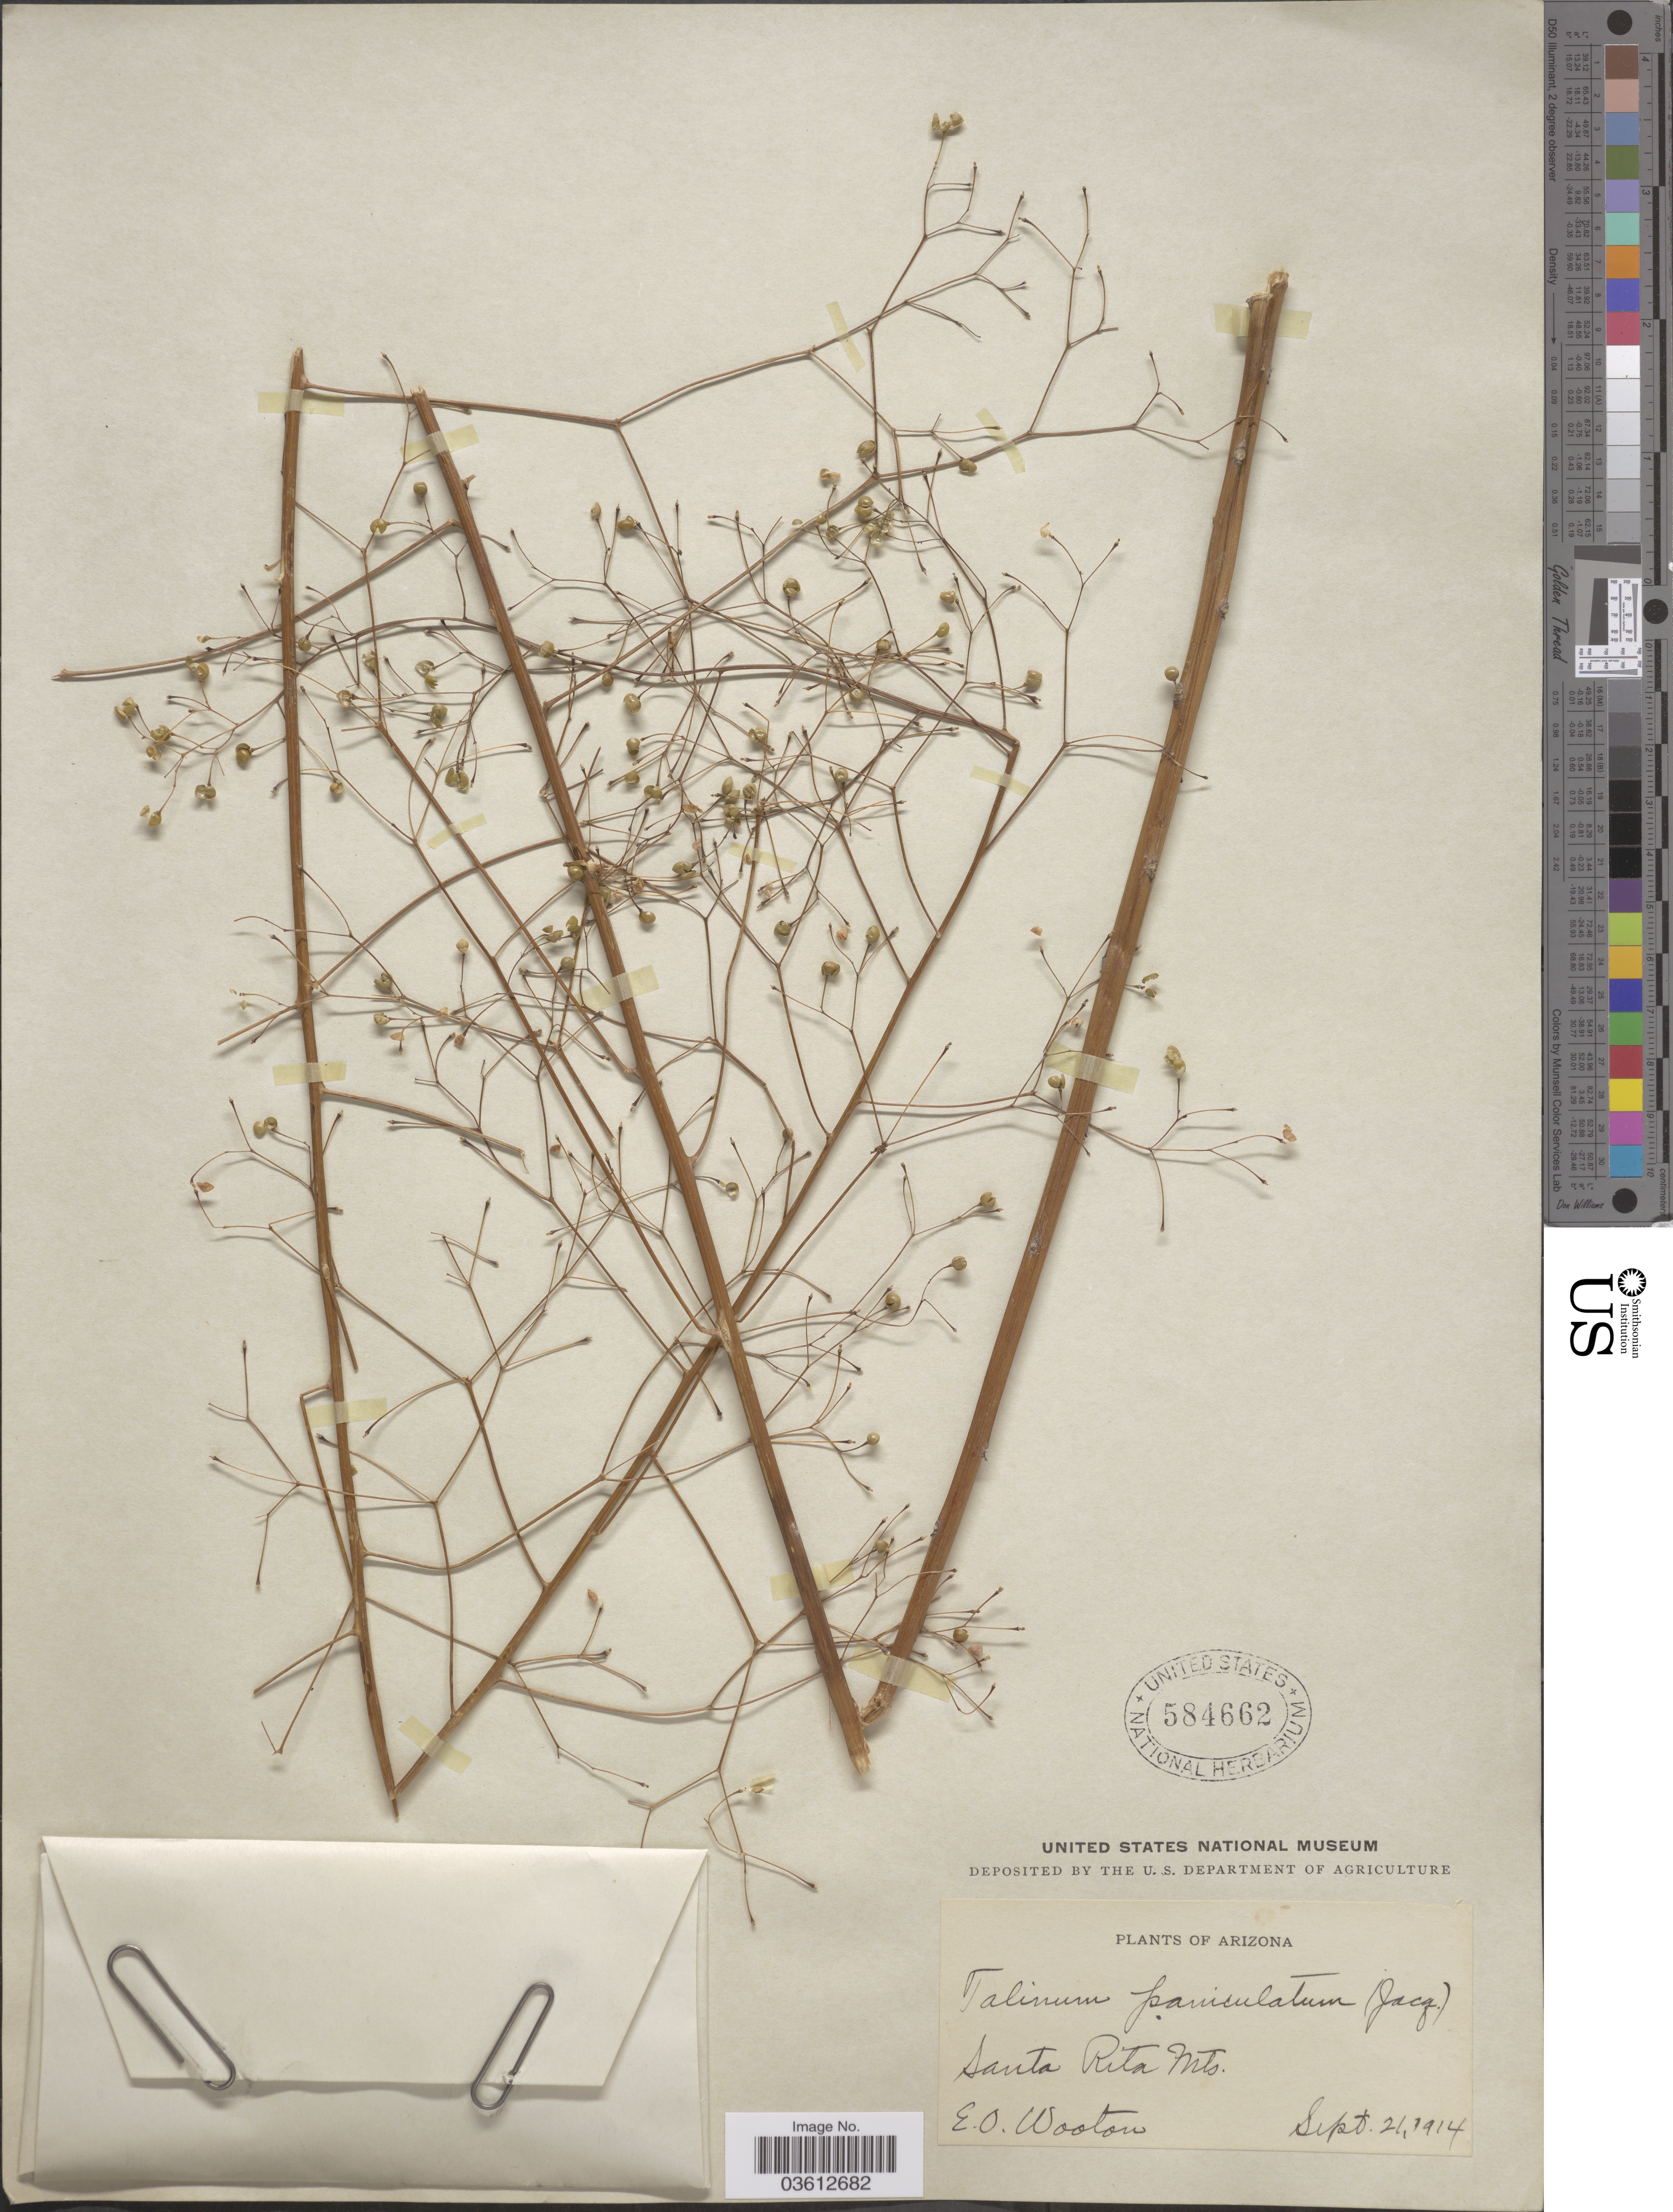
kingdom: Plantae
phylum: Tracheophyta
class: Magnoliopsida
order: Caryophyllales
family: Talinaceae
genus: Talinum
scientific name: Talinum paniculatum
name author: (Jacq.) Gaertn.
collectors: E. O. Wooton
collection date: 1914-09-21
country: United States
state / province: Arizona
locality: Santa Rita Mts.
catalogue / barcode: US 584662